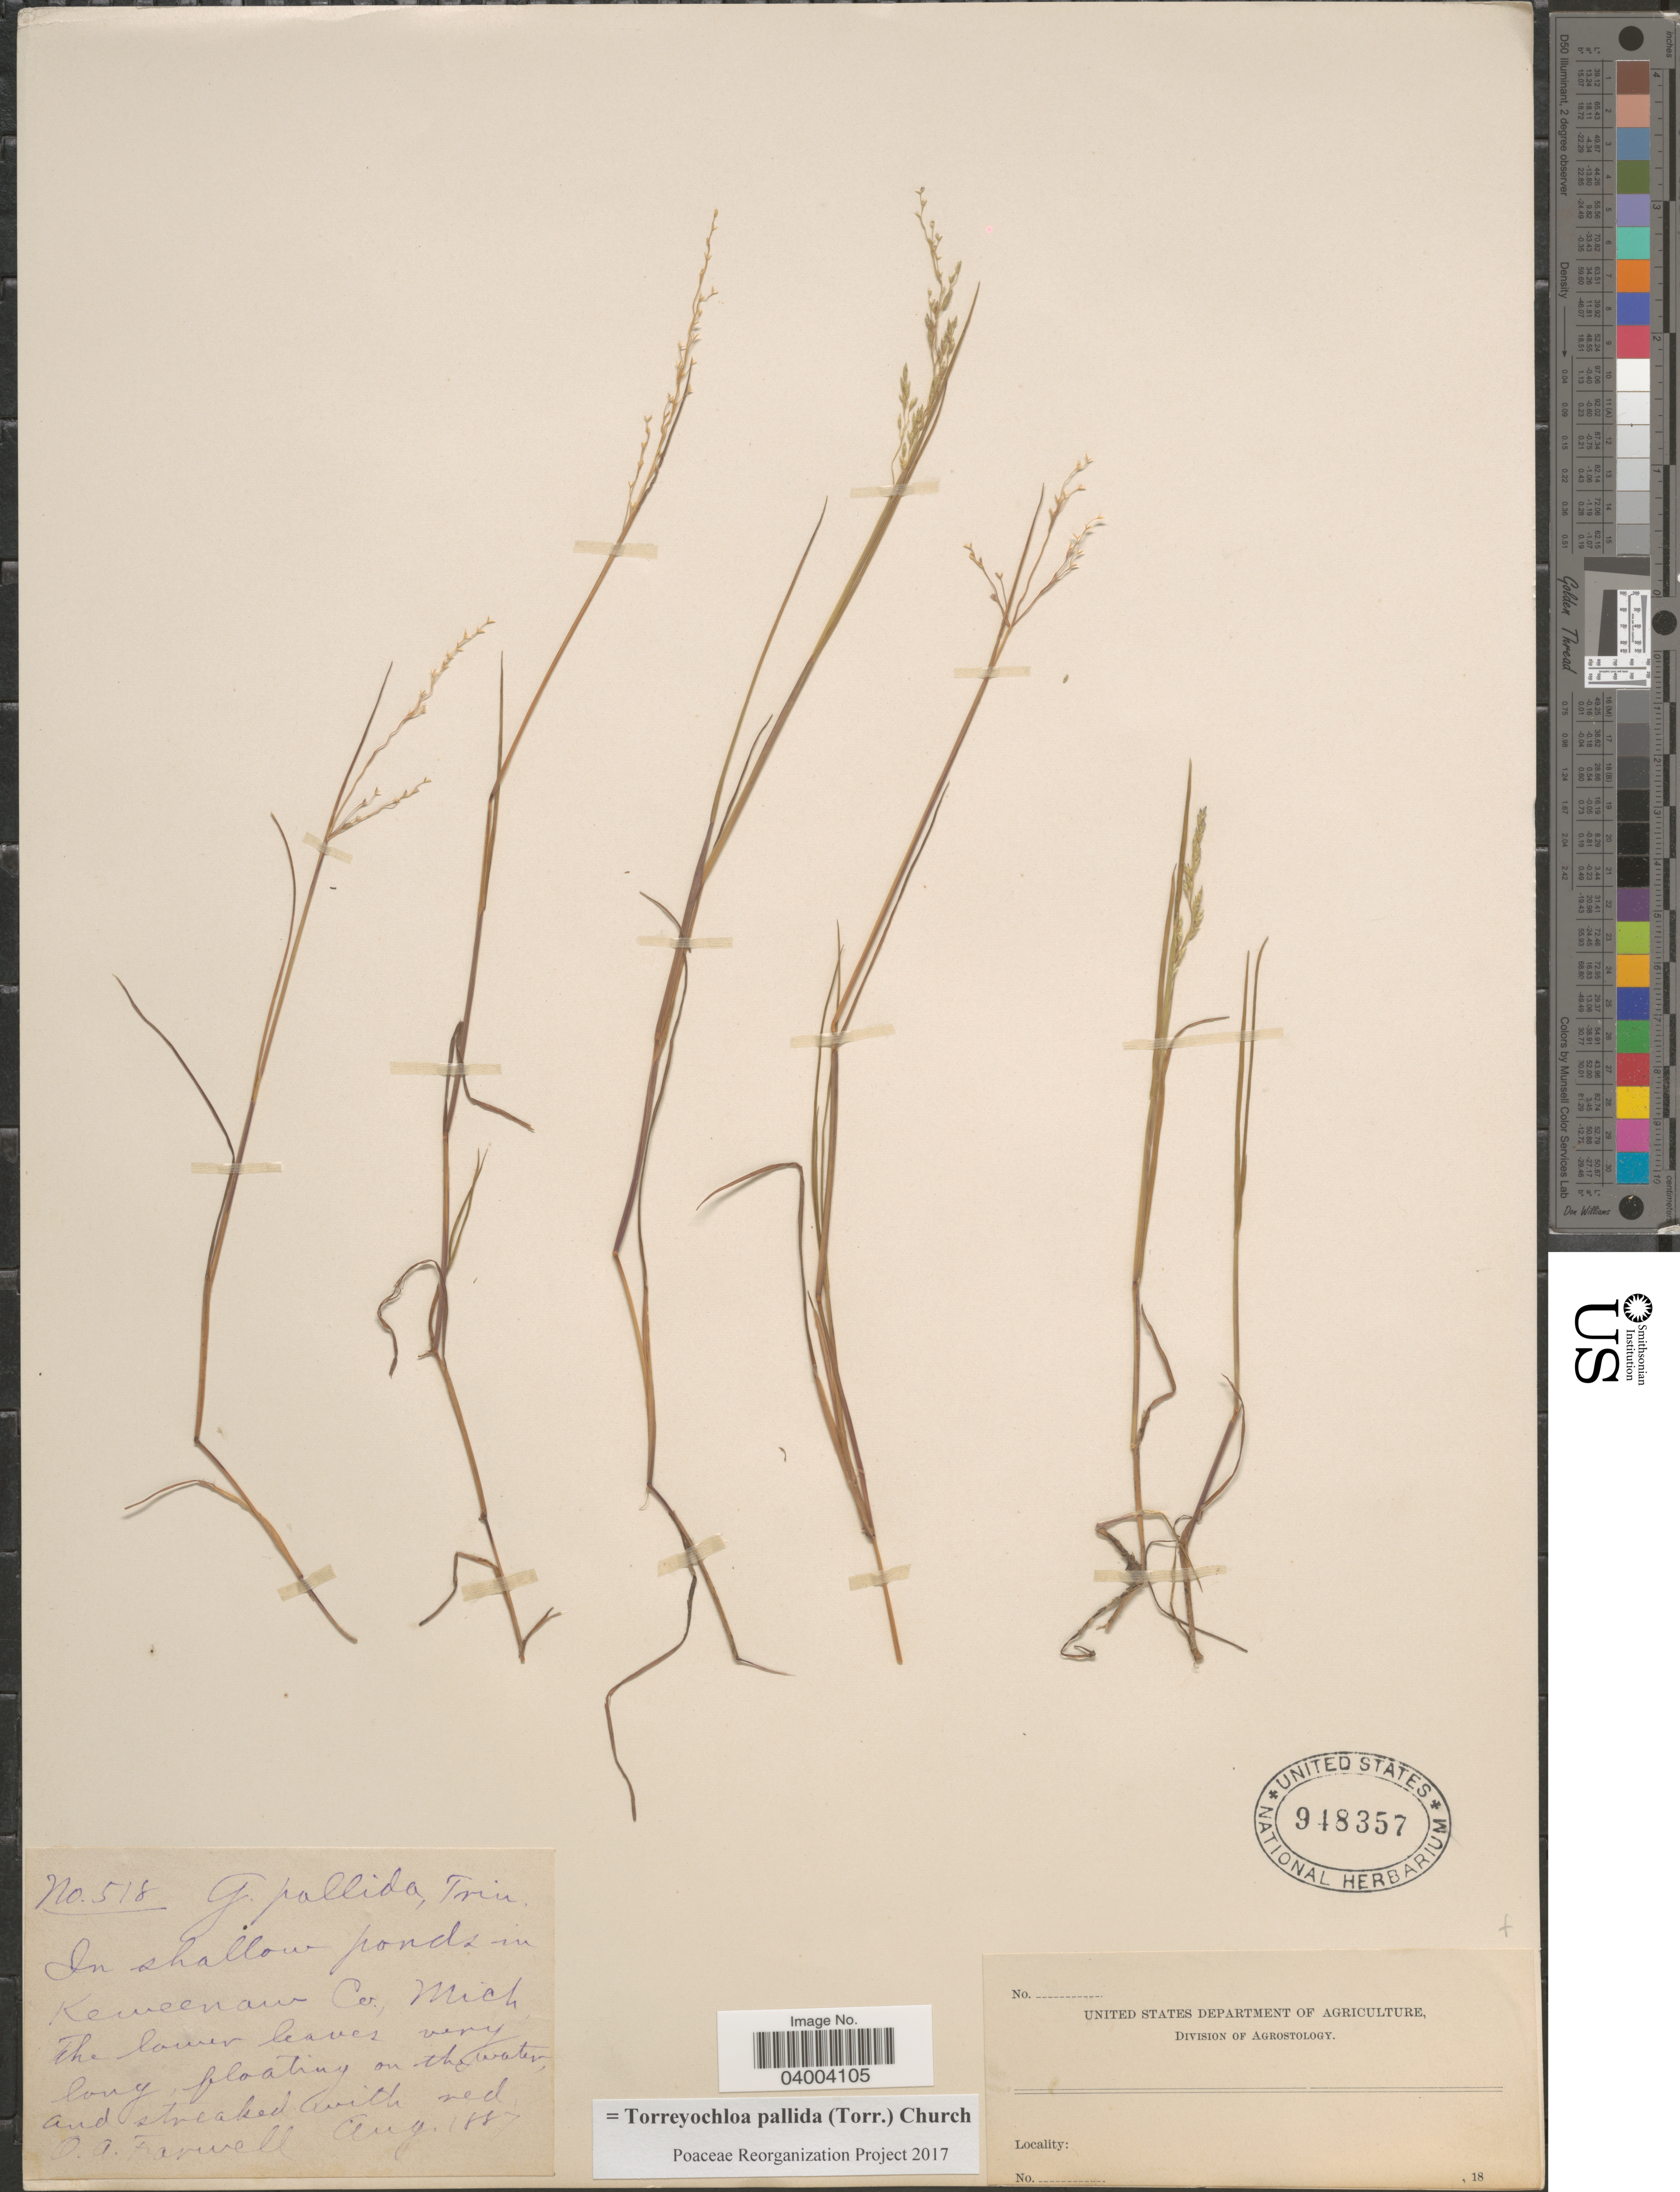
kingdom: Plantae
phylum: Tracheophyta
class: Liliopsida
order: Poales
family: Poaceae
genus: Torreyochloa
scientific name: Torreyochloa pallida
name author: (Torr.) G.L. Church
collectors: O. Farwell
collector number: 518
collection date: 1887-08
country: United States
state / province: Michigan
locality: In Keweenaw Co.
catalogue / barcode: US 948357